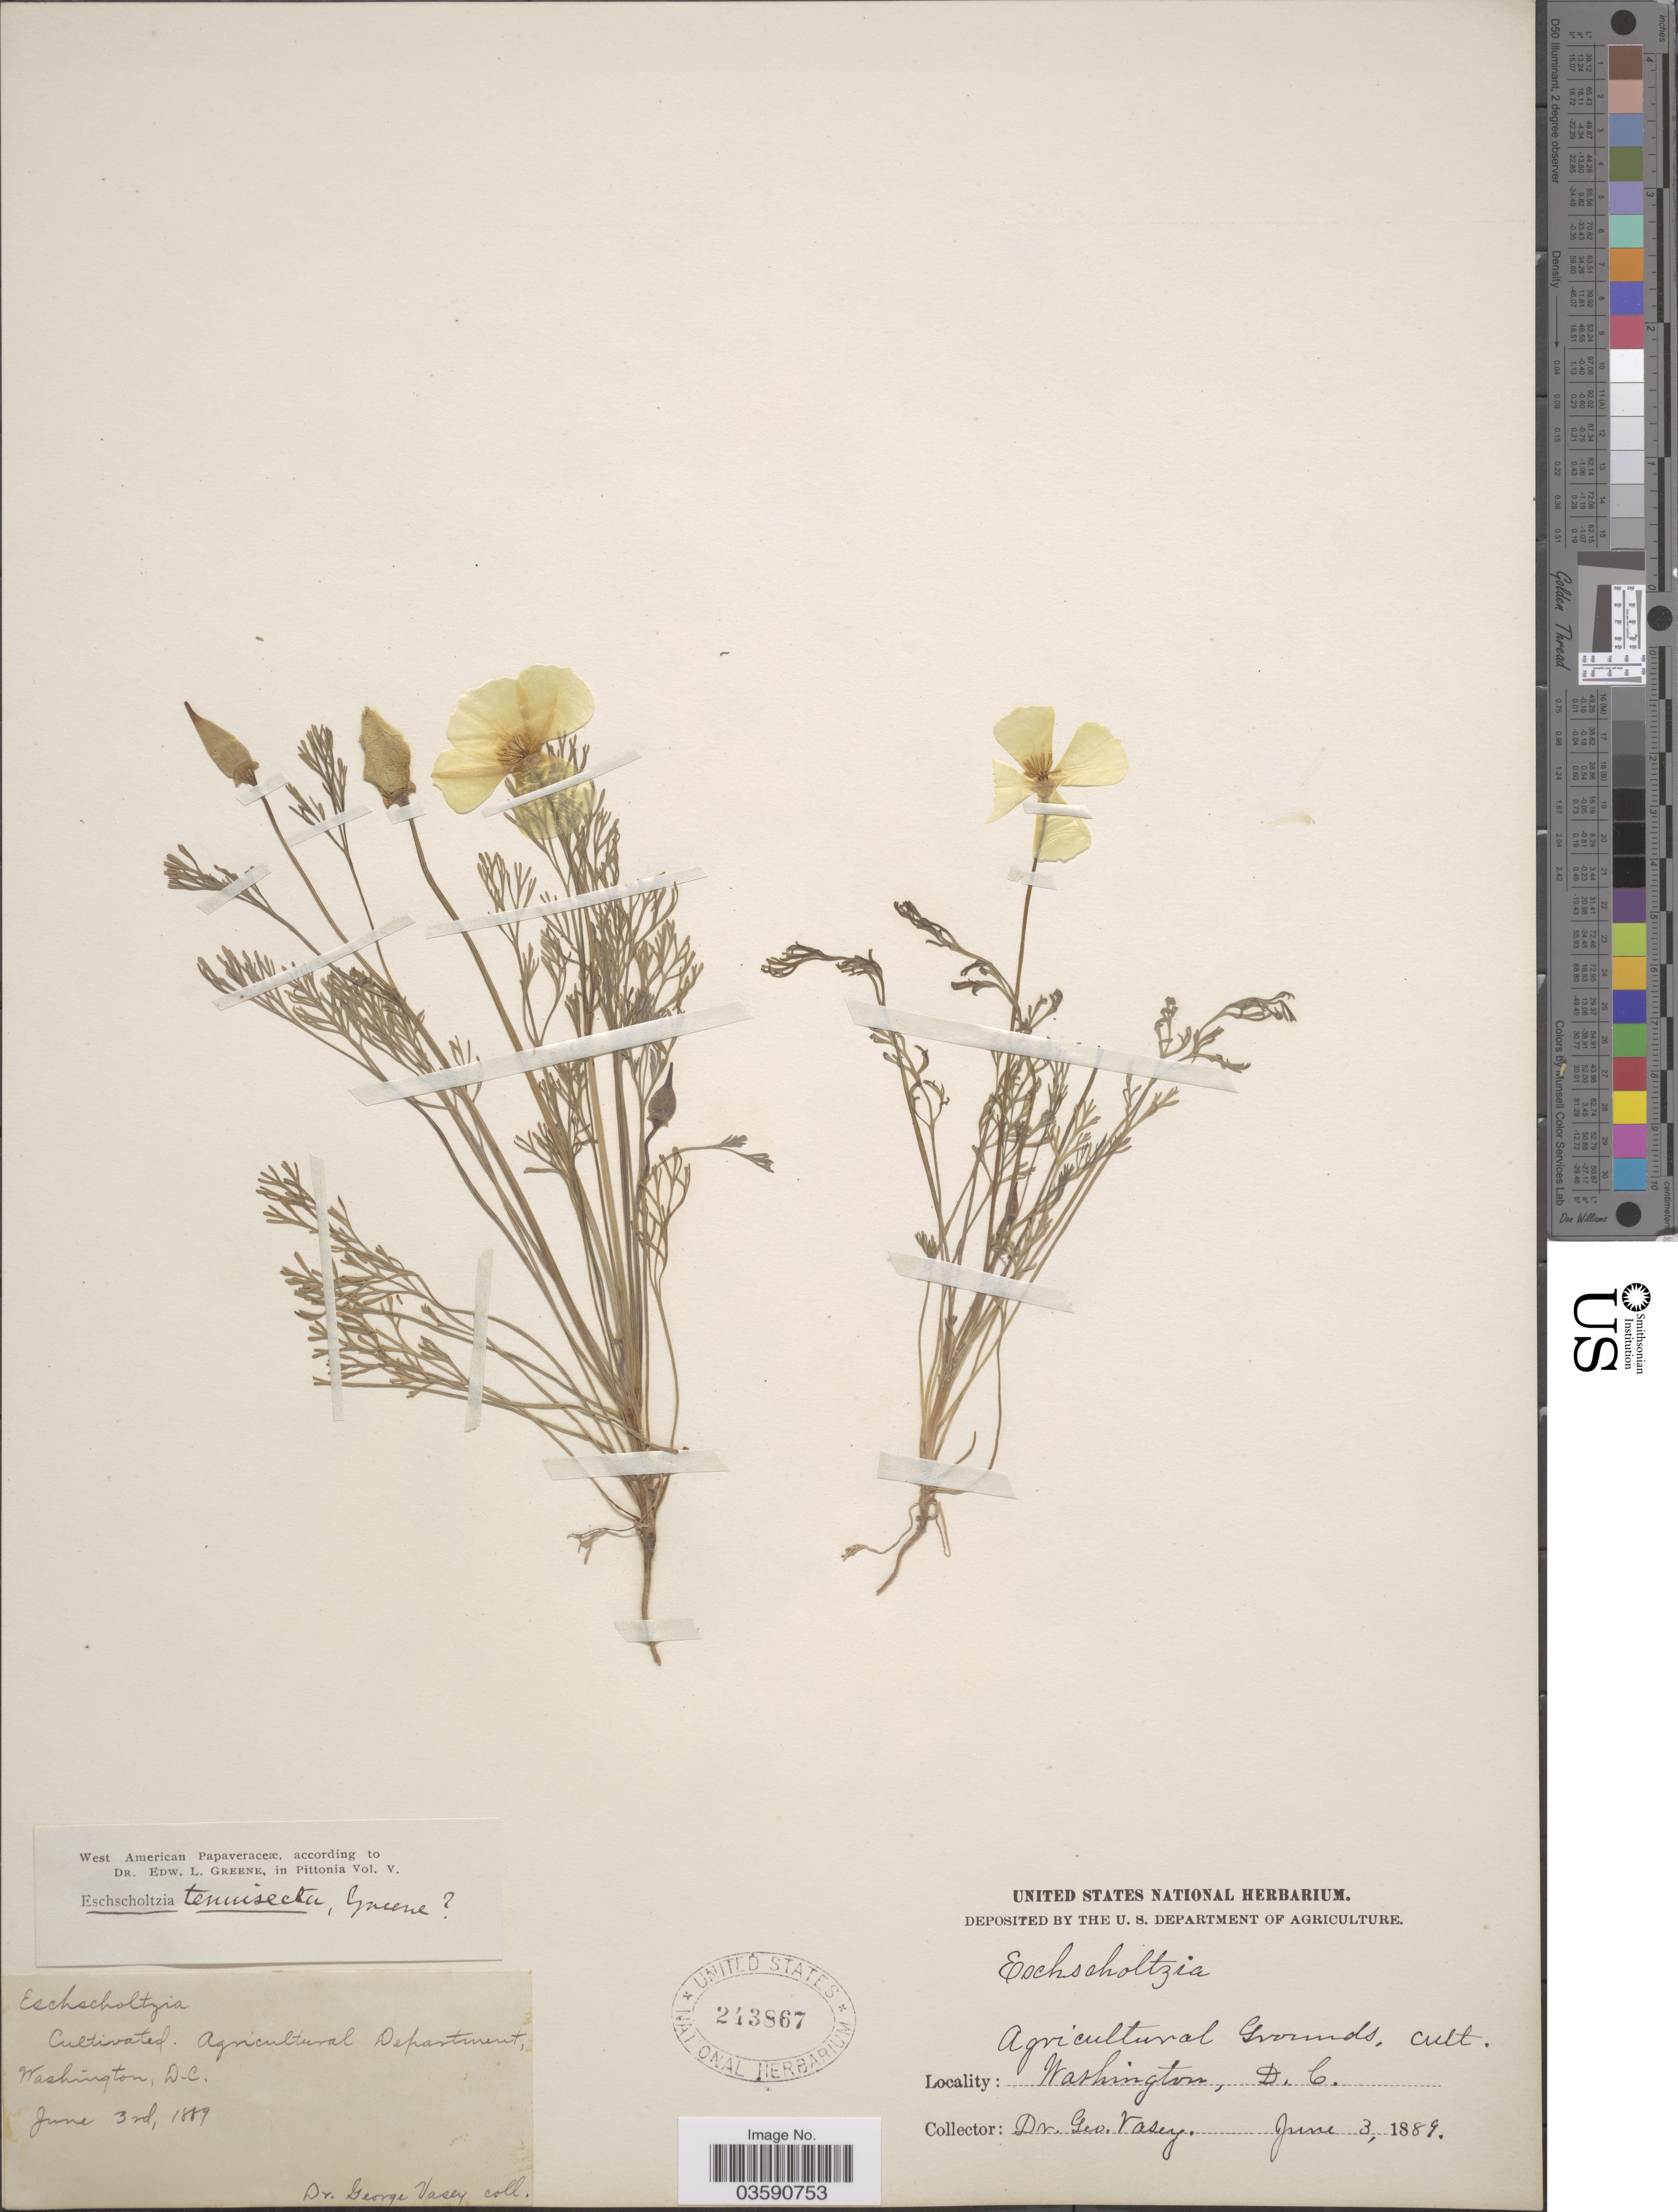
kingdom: Plantae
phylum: Tracheophyta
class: Magnoliopsida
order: Ranunculales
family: Papaveraceae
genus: Eschscholzia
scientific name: Eschscholzia tenuisecta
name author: Greene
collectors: G. R. Vasey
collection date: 1889-06-03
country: United States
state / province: District of Columbia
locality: Washington, D. C.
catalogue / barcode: US 243867